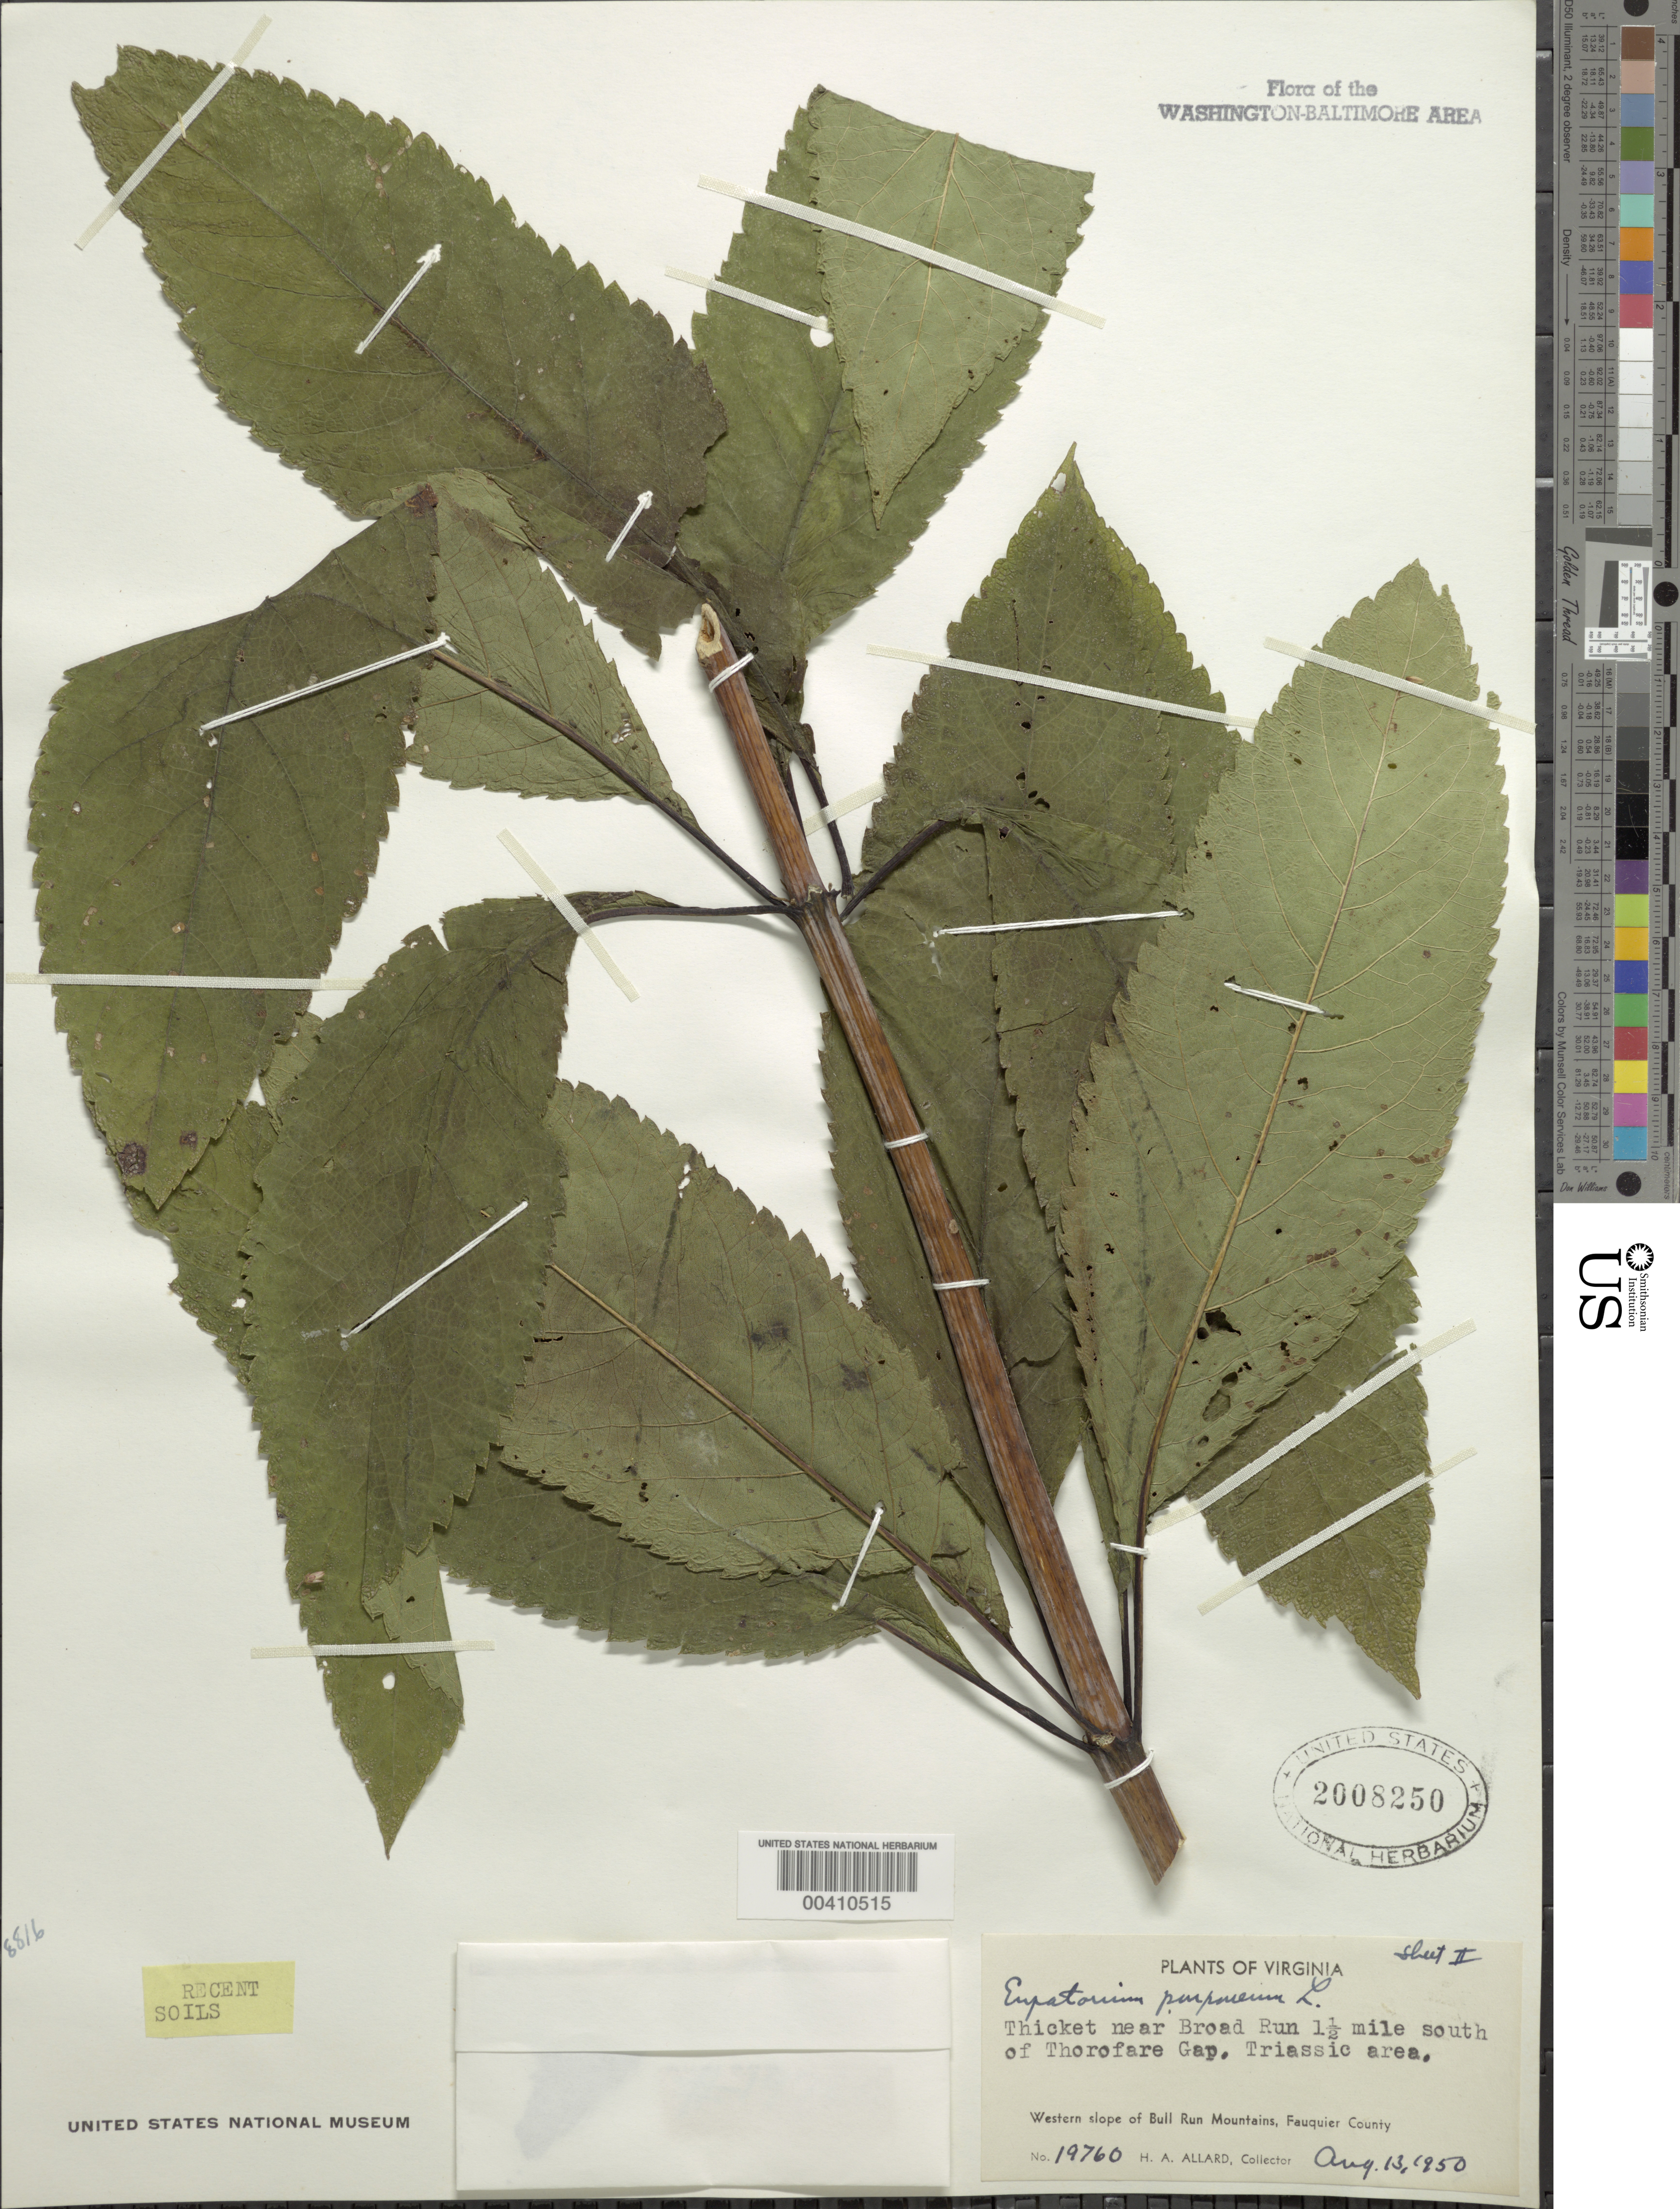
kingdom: Plantae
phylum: Tracheophyta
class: Magnoliopsida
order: Asterales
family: Asteraceae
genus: Eupatorium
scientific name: Eupatorium fistulosum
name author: Barratt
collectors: H. A. Allard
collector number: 19760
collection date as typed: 13 Aug 1950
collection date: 1950-08-13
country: United States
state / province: Virginia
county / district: Fauquier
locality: Broad Run S of Thorofare Gap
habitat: In thicket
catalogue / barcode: US 2008250